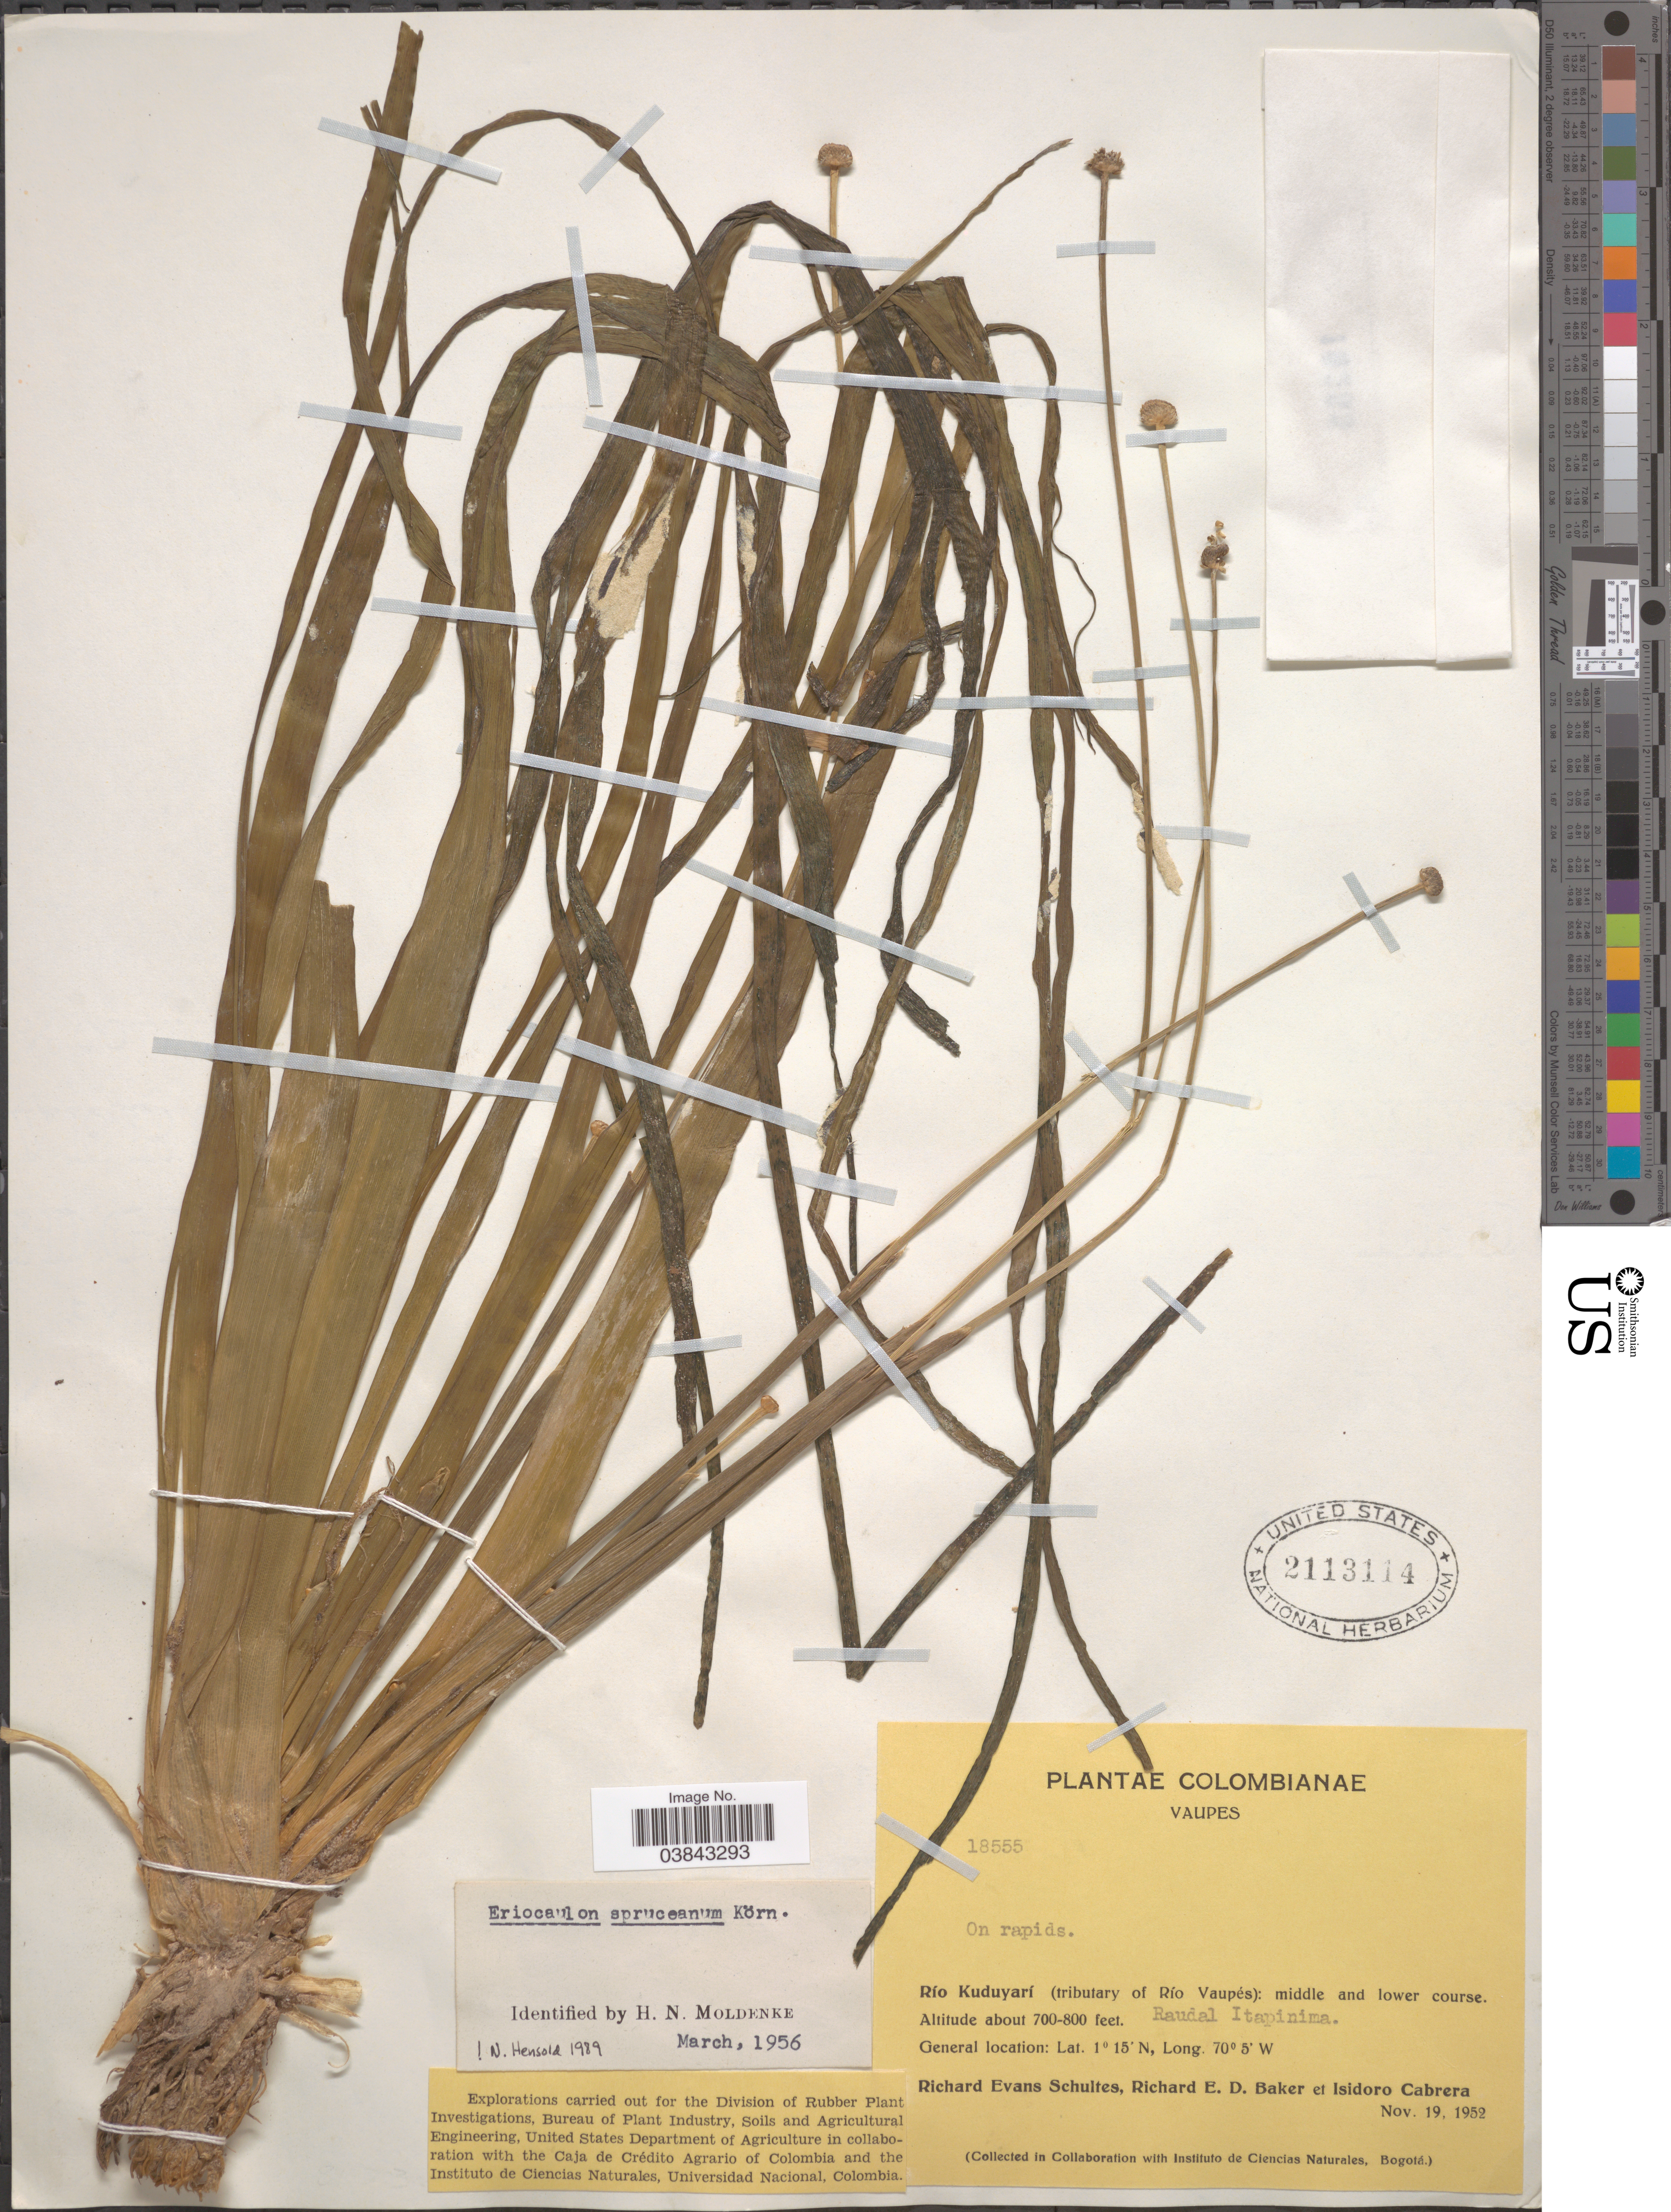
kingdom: Plantae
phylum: Tracheophyta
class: Liliopsida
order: Poales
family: Eriocaulaceae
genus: Eriocaulon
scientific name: Eriocaulon spruceanum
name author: Körn.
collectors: R. E. Schultes, R. E. D. Baker & I. Cabrera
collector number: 18555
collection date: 1952-11-19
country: Colombia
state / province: Vaupés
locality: Río Kuduyarí (tributary of Río Vaupés): middle and lower course. Raudal Itapinima.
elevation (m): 213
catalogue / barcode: US 2113114